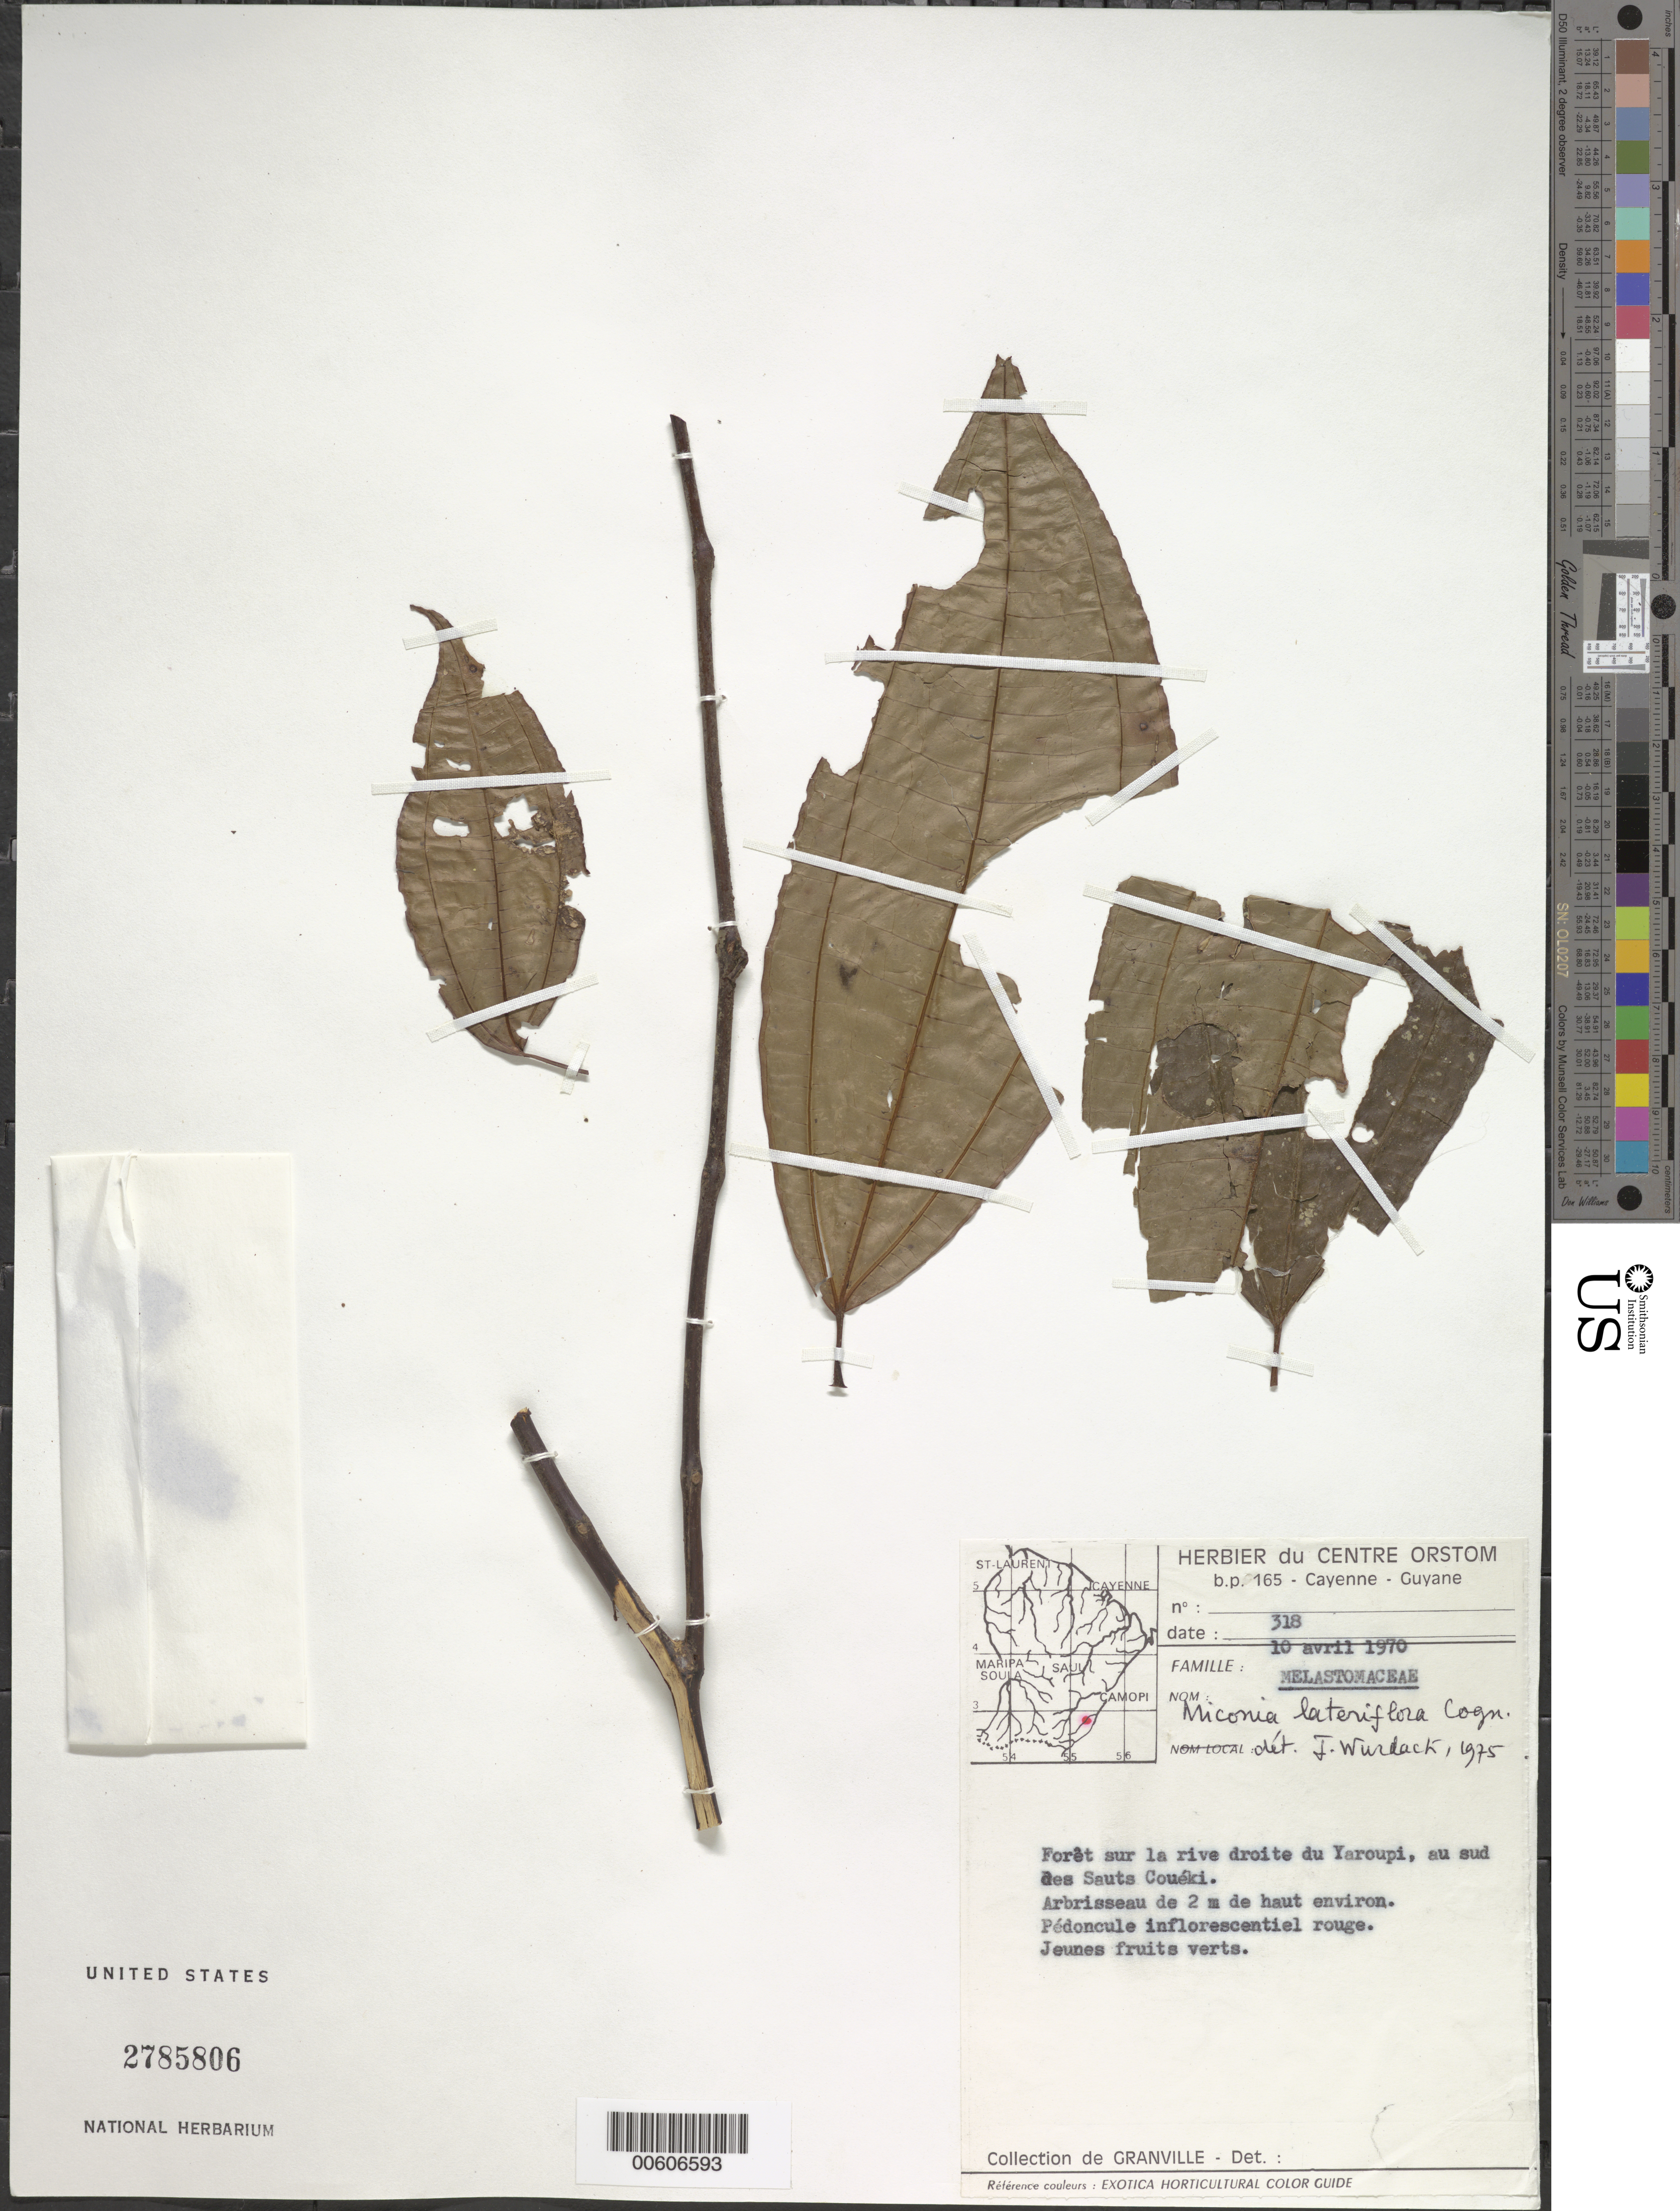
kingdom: Plantae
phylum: Tracheophyta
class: Magnoliopsida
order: Myrtales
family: Melastomataceae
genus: Miconia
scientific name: Miconia lateriflora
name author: Cogn.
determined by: Wurdack, John J., (US), US (UNITED STATES)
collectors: J.-J. de Granville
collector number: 318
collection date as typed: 10-Apr-70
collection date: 1970-04-10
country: French Guiana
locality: Fleuve Yaroupi (affl. de l'Oyapock), rive droite, sud des Saut Couéki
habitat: Foret sur la rive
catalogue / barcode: US 2785806